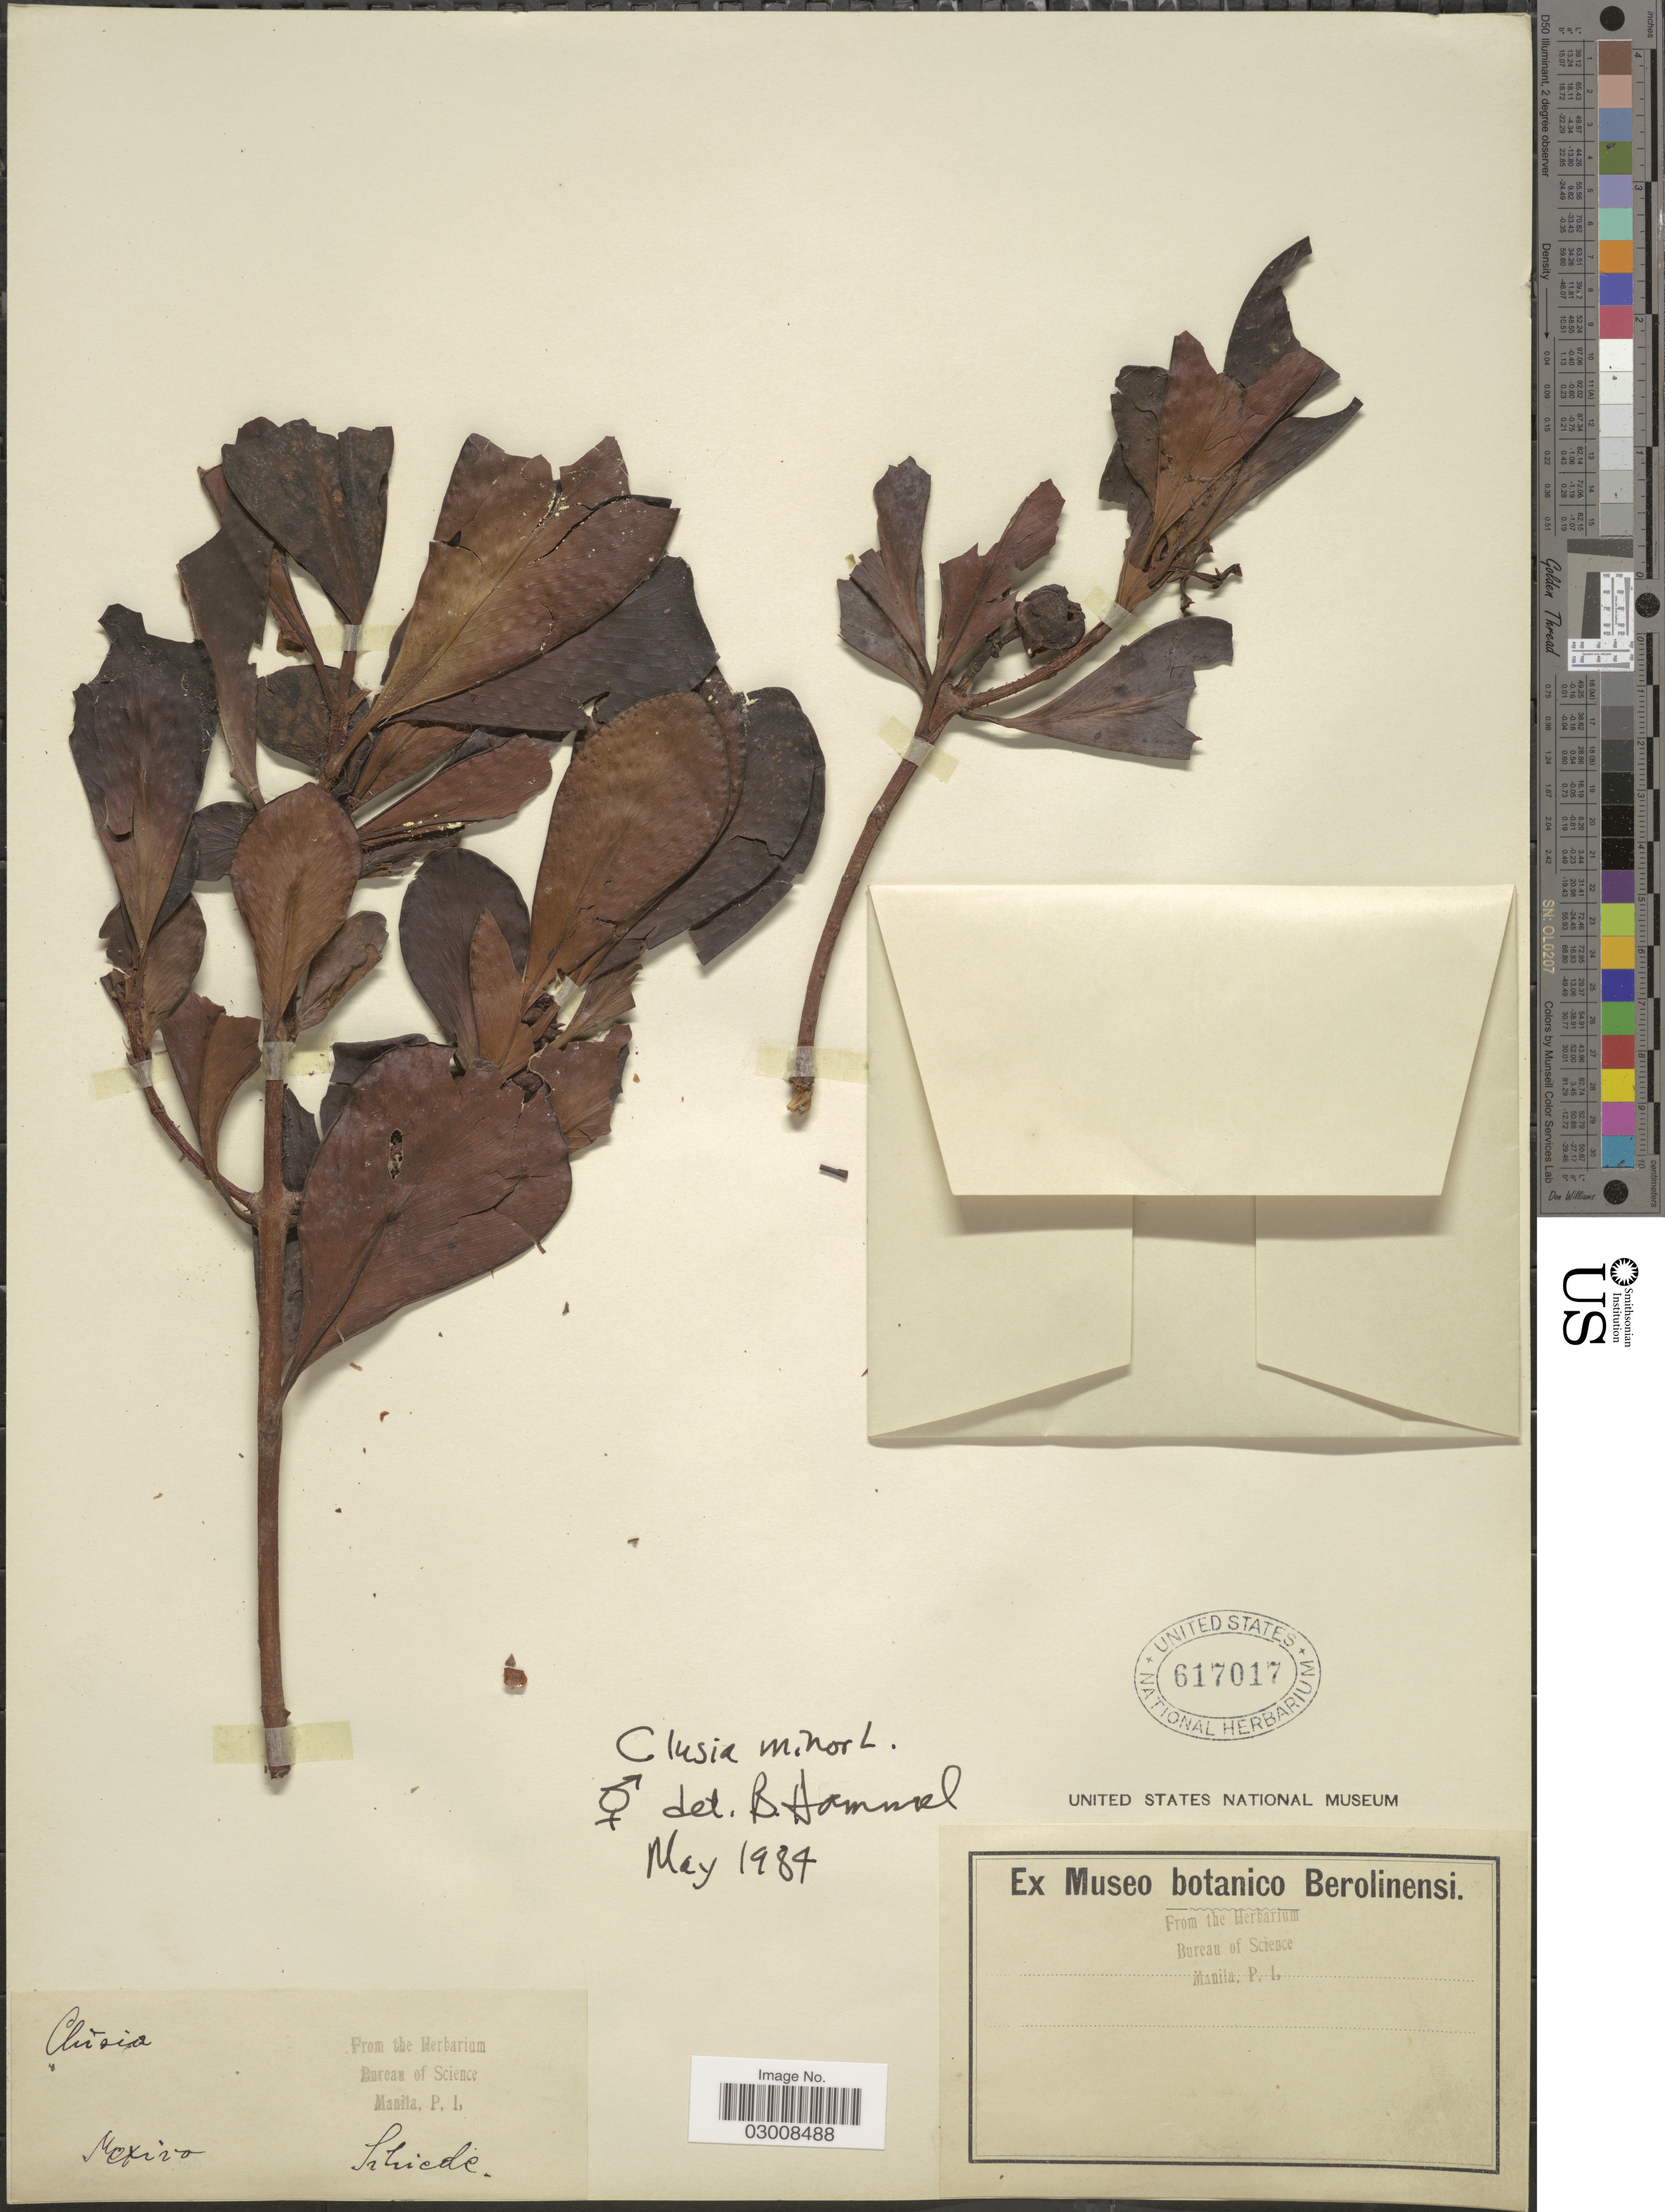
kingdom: Plantae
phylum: Tracheophyta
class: Magnoliopsida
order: Malpighiales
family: Clusiaceae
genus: Clusia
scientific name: Clusia minor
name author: L.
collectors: Schiede, --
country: Mexico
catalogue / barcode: US 617017